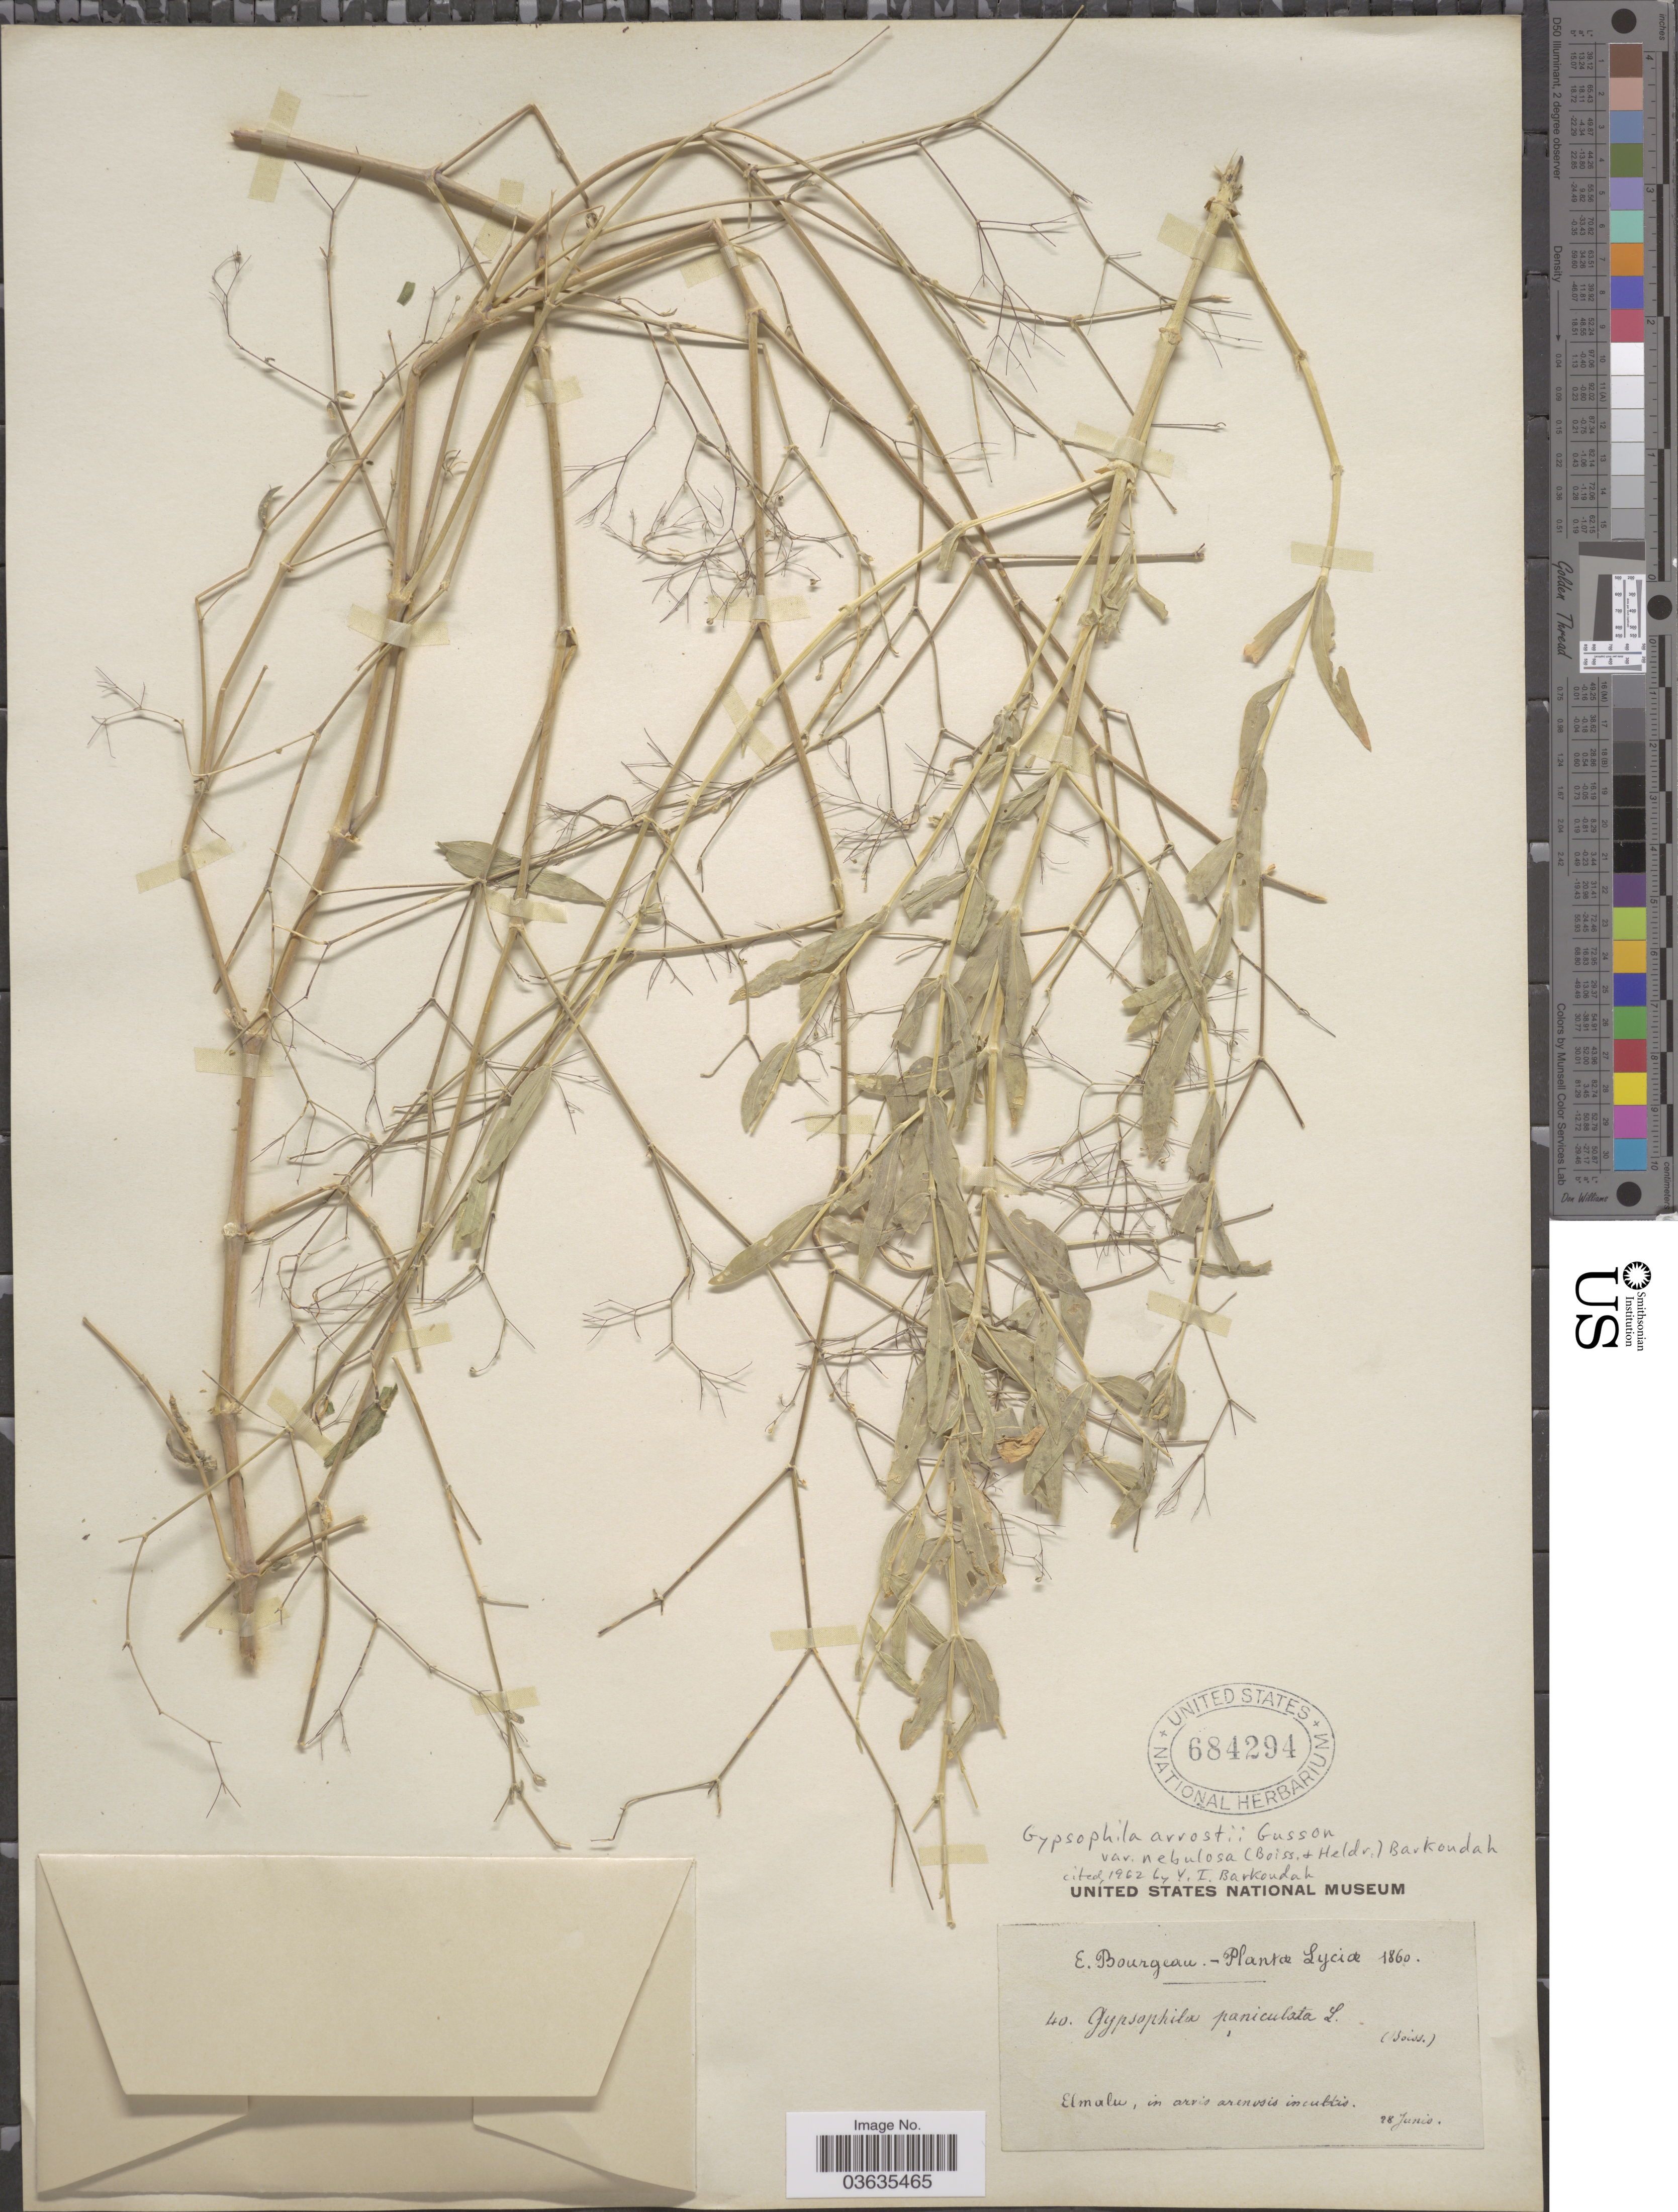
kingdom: Plantae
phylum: Tracheophyta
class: Magnoliopsida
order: Caryophyllales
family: Caryophyllaceae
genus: Gypsophila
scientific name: Gypsophila arrostii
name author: Gussone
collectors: E. Bourgeau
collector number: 40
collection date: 1860-06-28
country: Turkey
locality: Lyciæ. Elmalu.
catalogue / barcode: US 684294